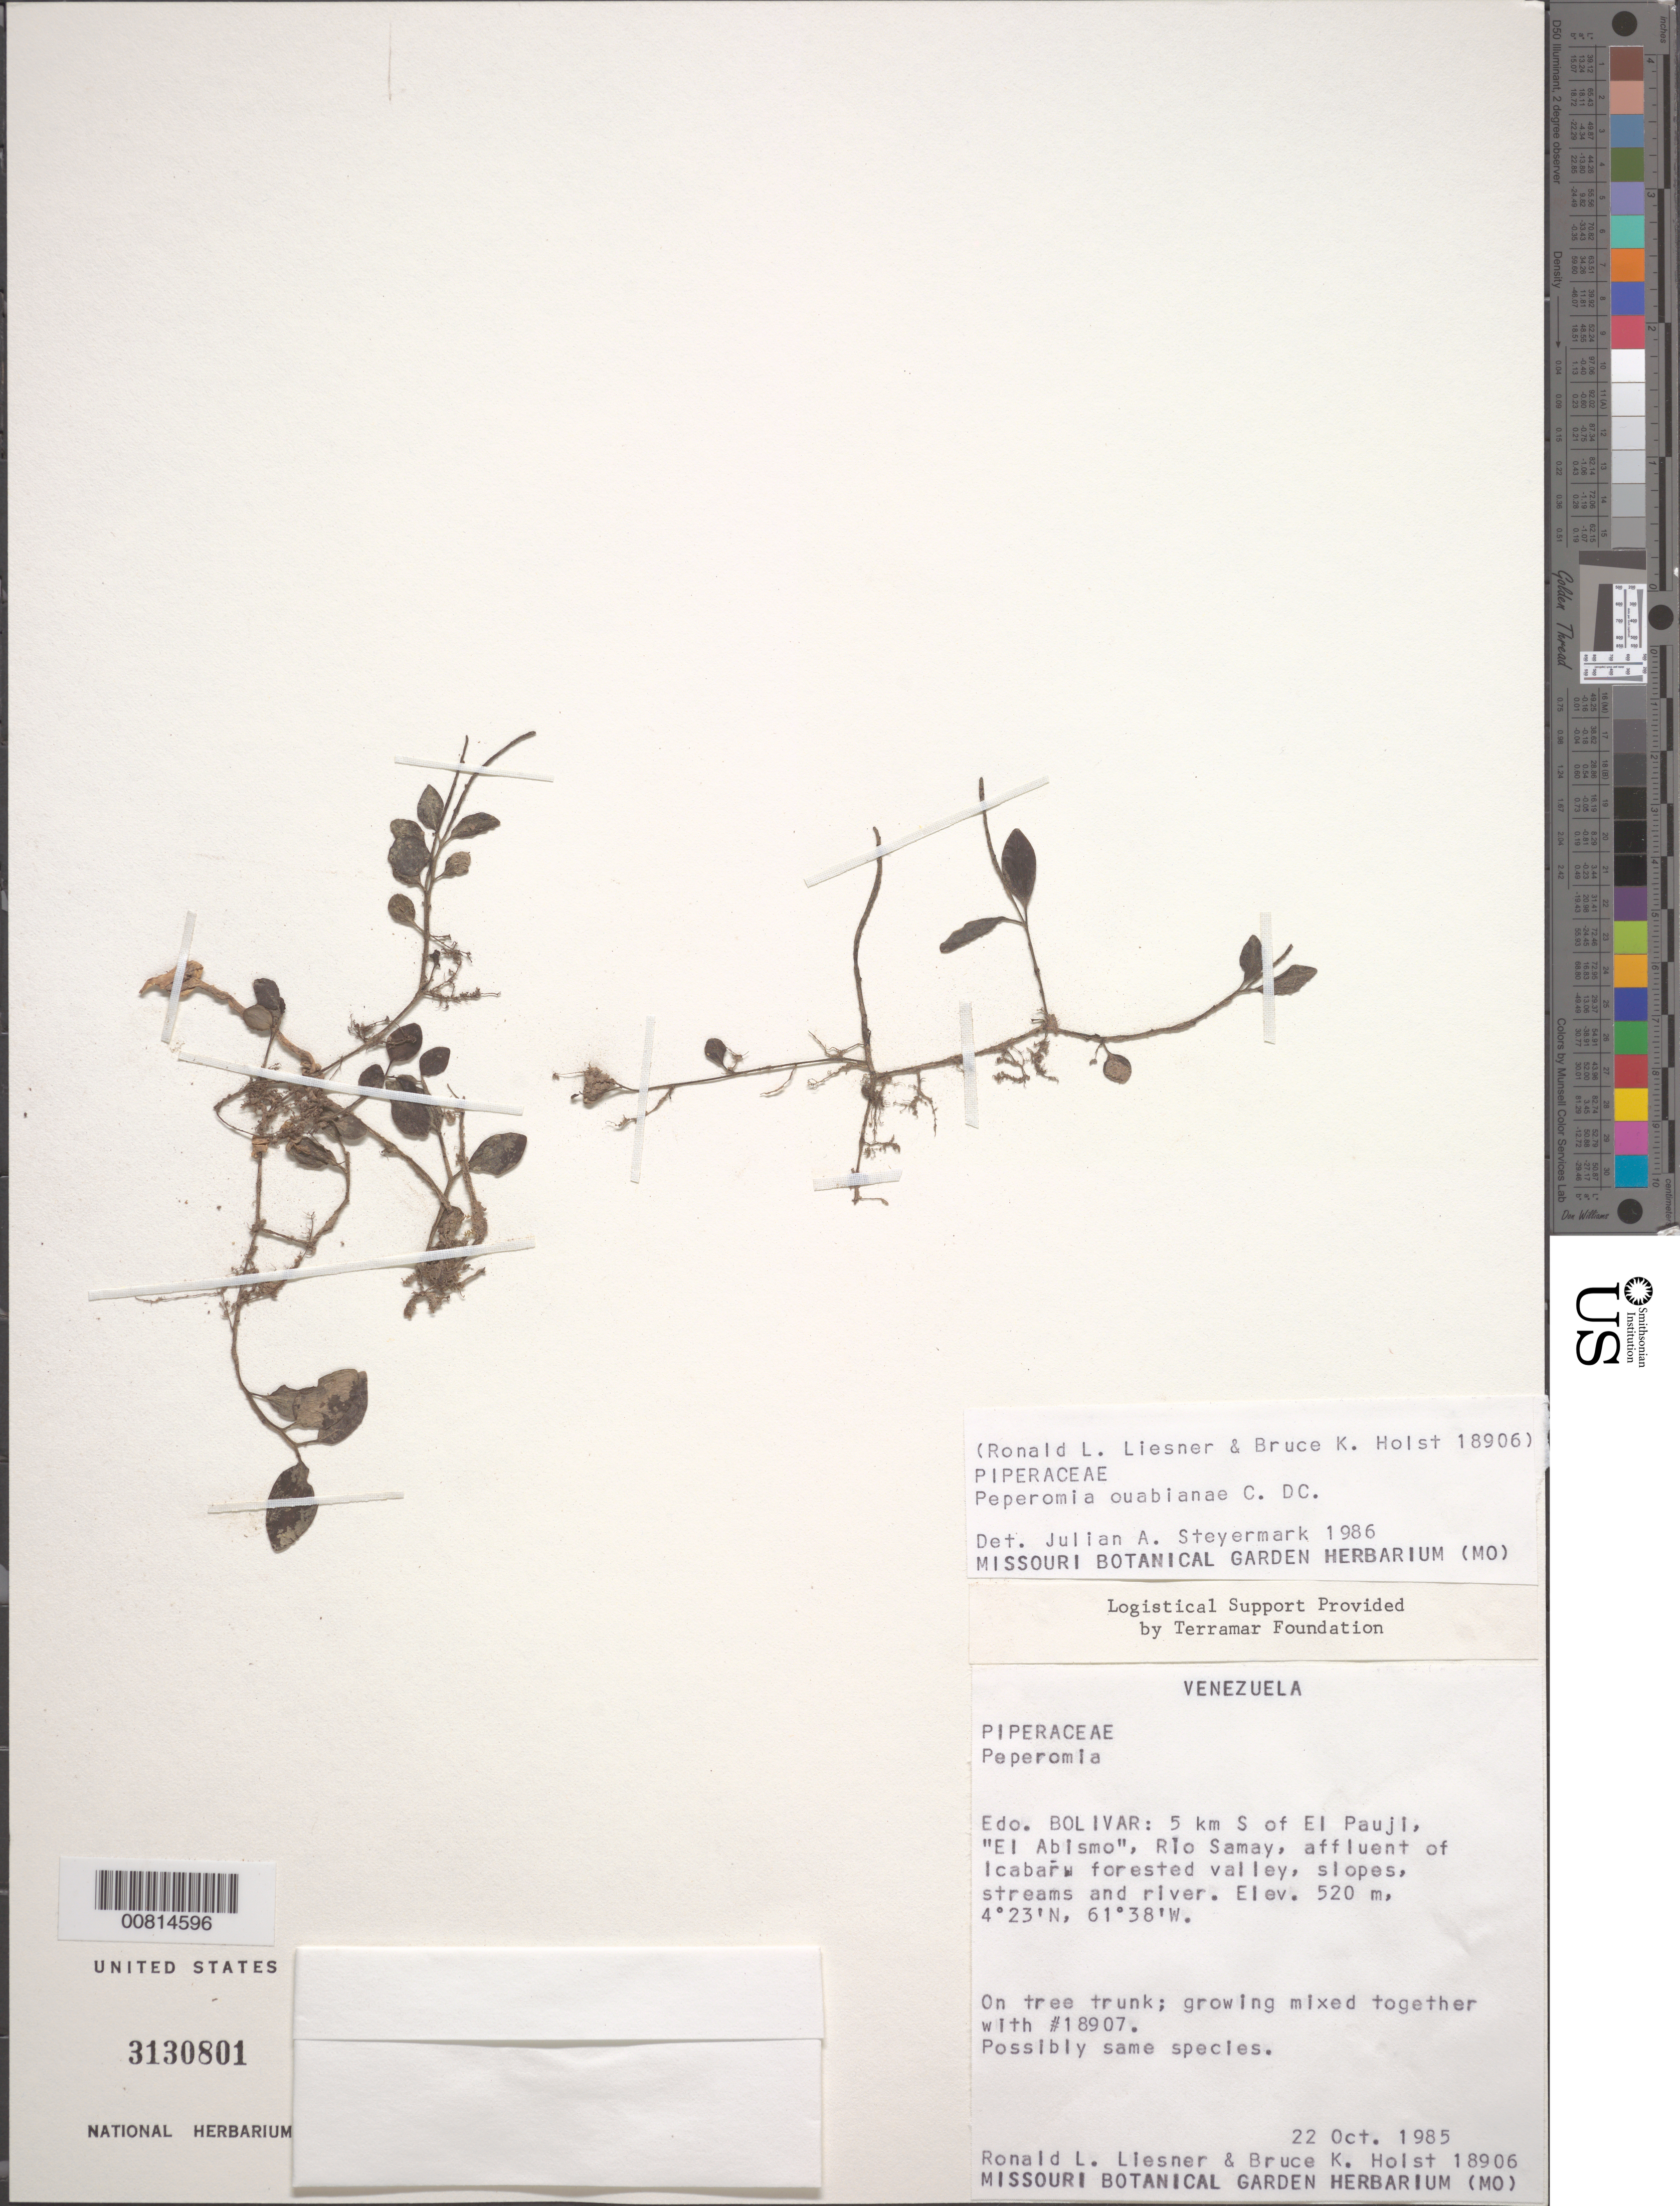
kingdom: Plantae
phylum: Tracheophyta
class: Magnoliopsida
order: Piperales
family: Piperaceae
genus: Peperomia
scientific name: Peperomia ouabianae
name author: C. DC.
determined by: Steyermark, Julian A., (VEN)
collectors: R. L. Liesner & B. Holst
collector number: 18906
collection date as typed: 22-Oct-85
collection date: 1985-10-22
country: Venezuela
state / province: Bolívar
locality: El Pauji, 5 km S of, "El Abismo", Río Samay, affluent of Icabarú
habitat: Forested valley, slopes, streams and river. On tree trunk; growing mixed together with #18907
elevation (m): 520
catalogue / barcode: US 3130801